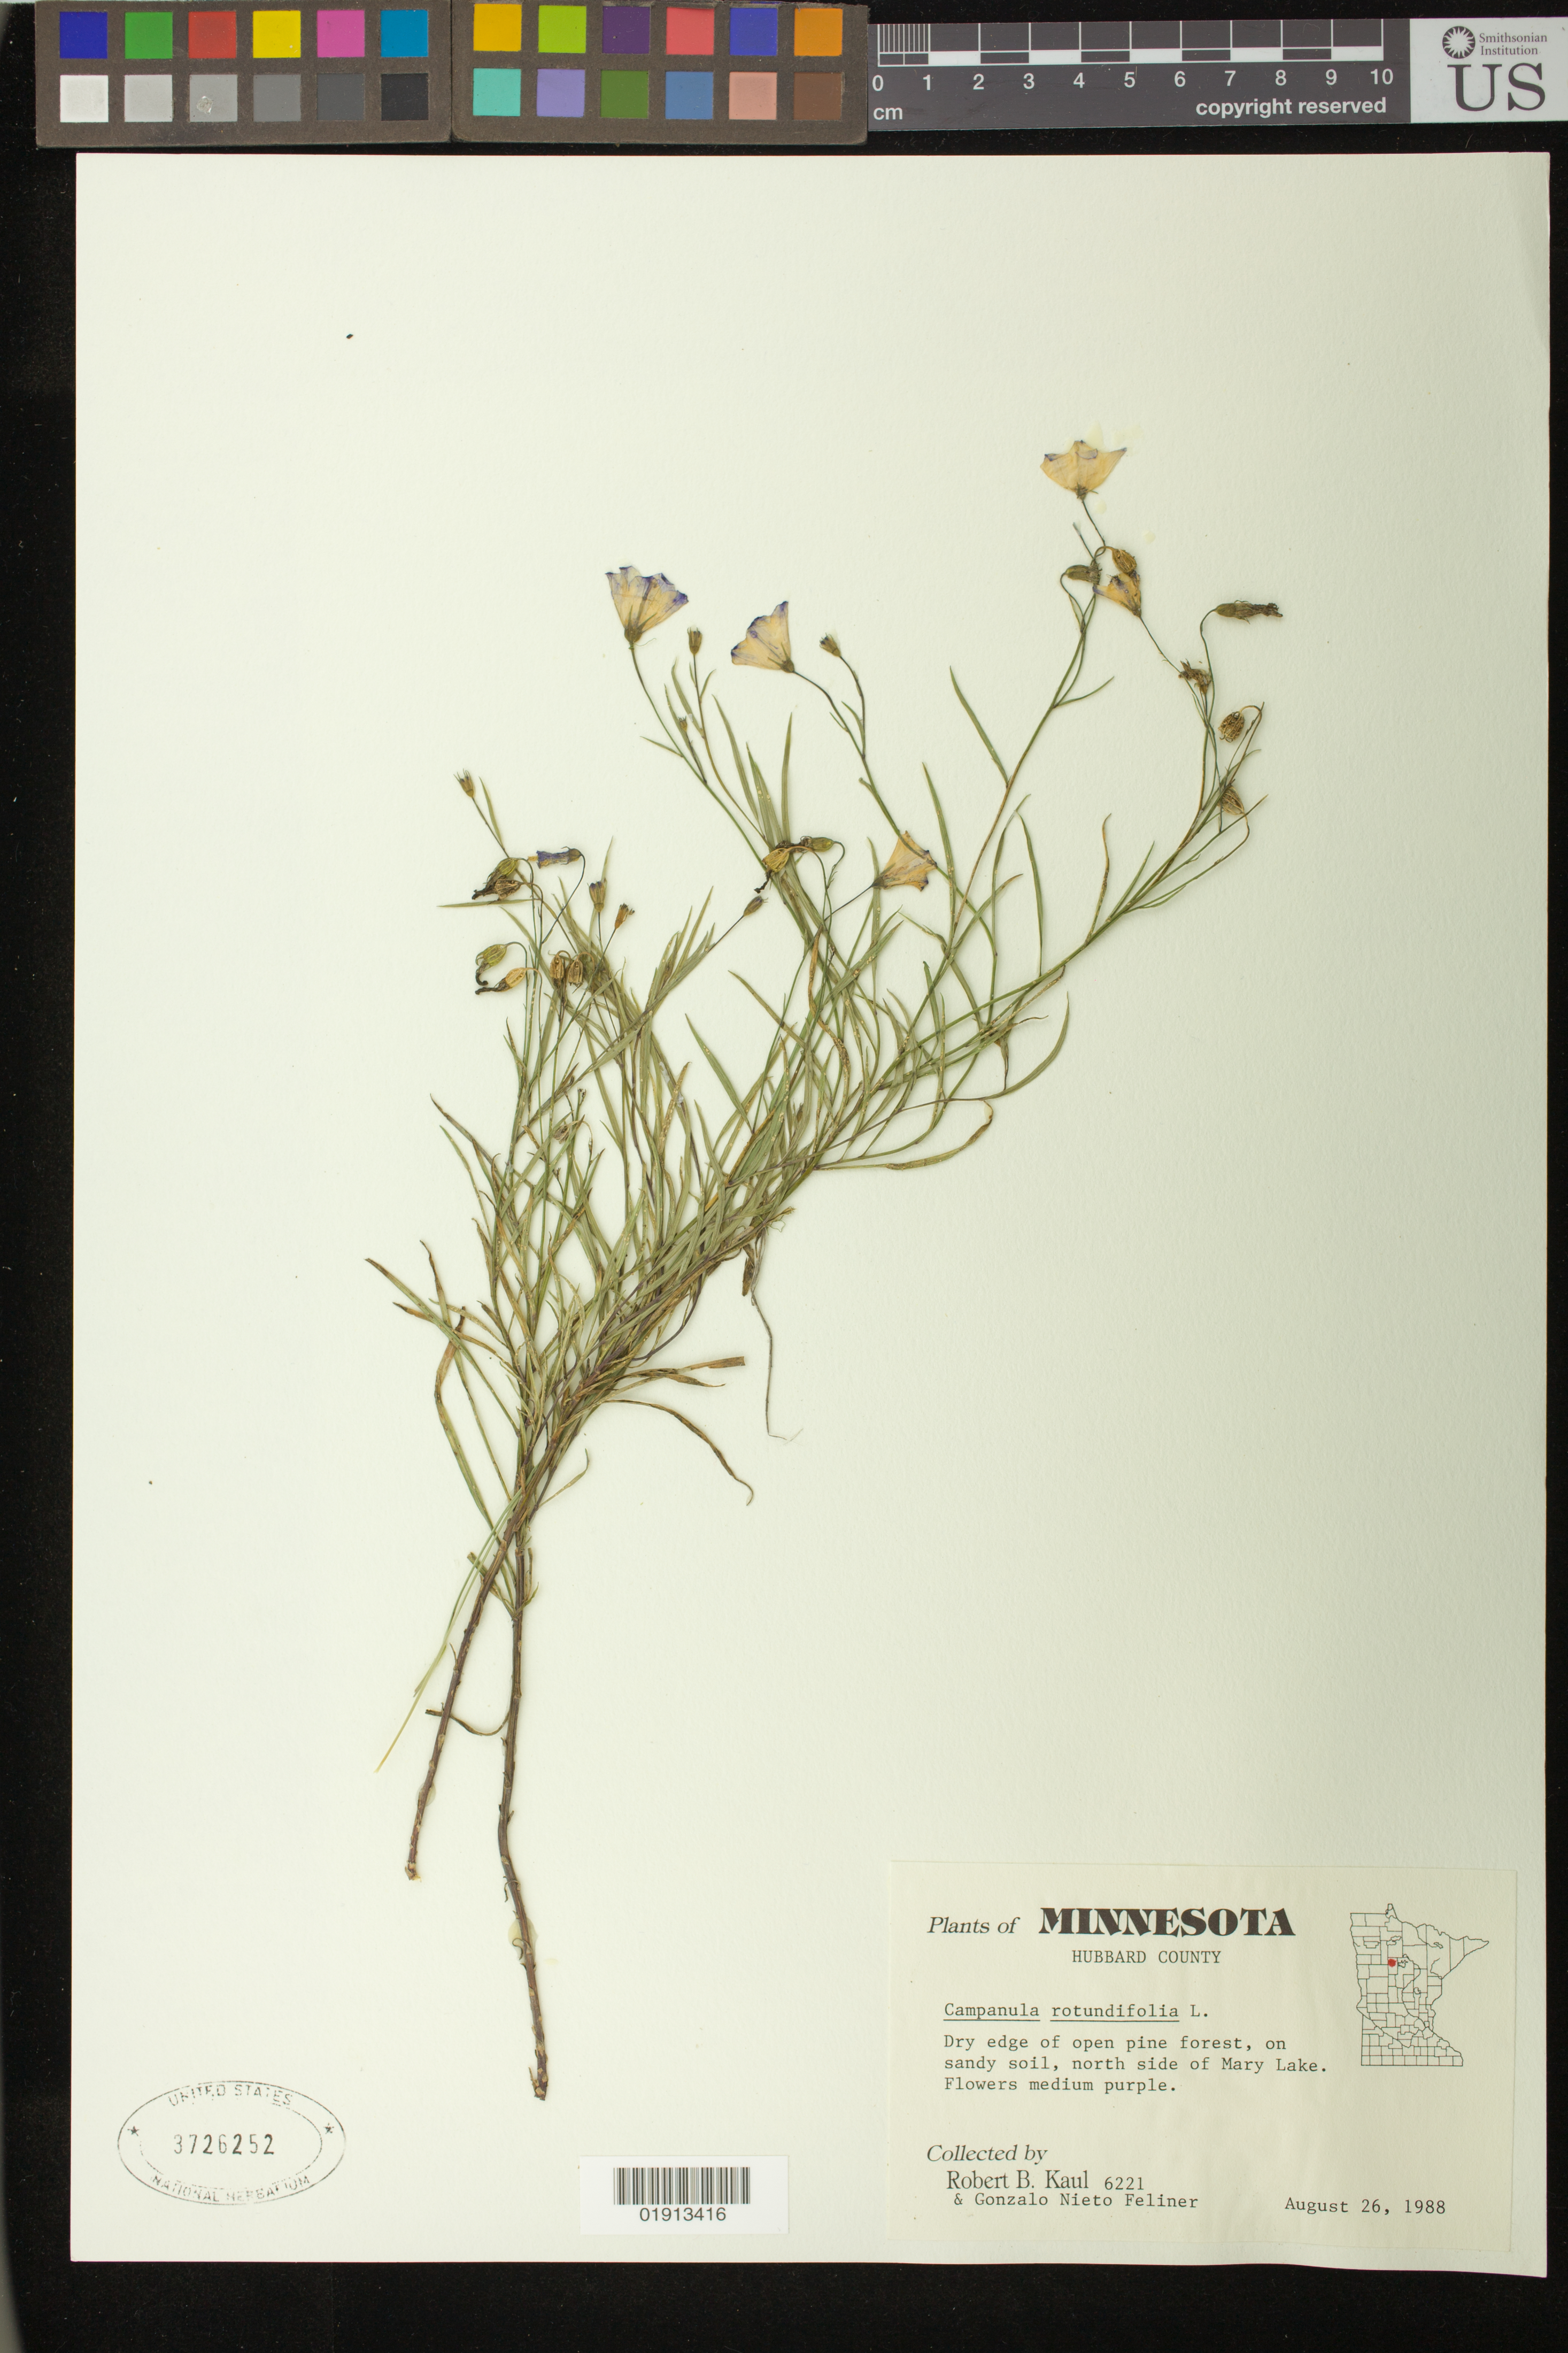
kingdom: Plantae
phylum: Tracheophyta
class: Magnoliopsida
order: Asterales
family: Campanulaceae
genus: Campanula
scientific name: Campanula rotundifolia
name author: L.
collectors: R. Kaul & G. Nieto Feliner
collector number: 6221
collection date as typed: August 26, 1988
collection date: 1988-08-26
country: United States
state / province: Minnesota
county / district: Hubbard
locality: North side of Mary Lake.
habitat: Dry edge of open pine forest, on sandy soil.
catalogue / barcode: US 3726252